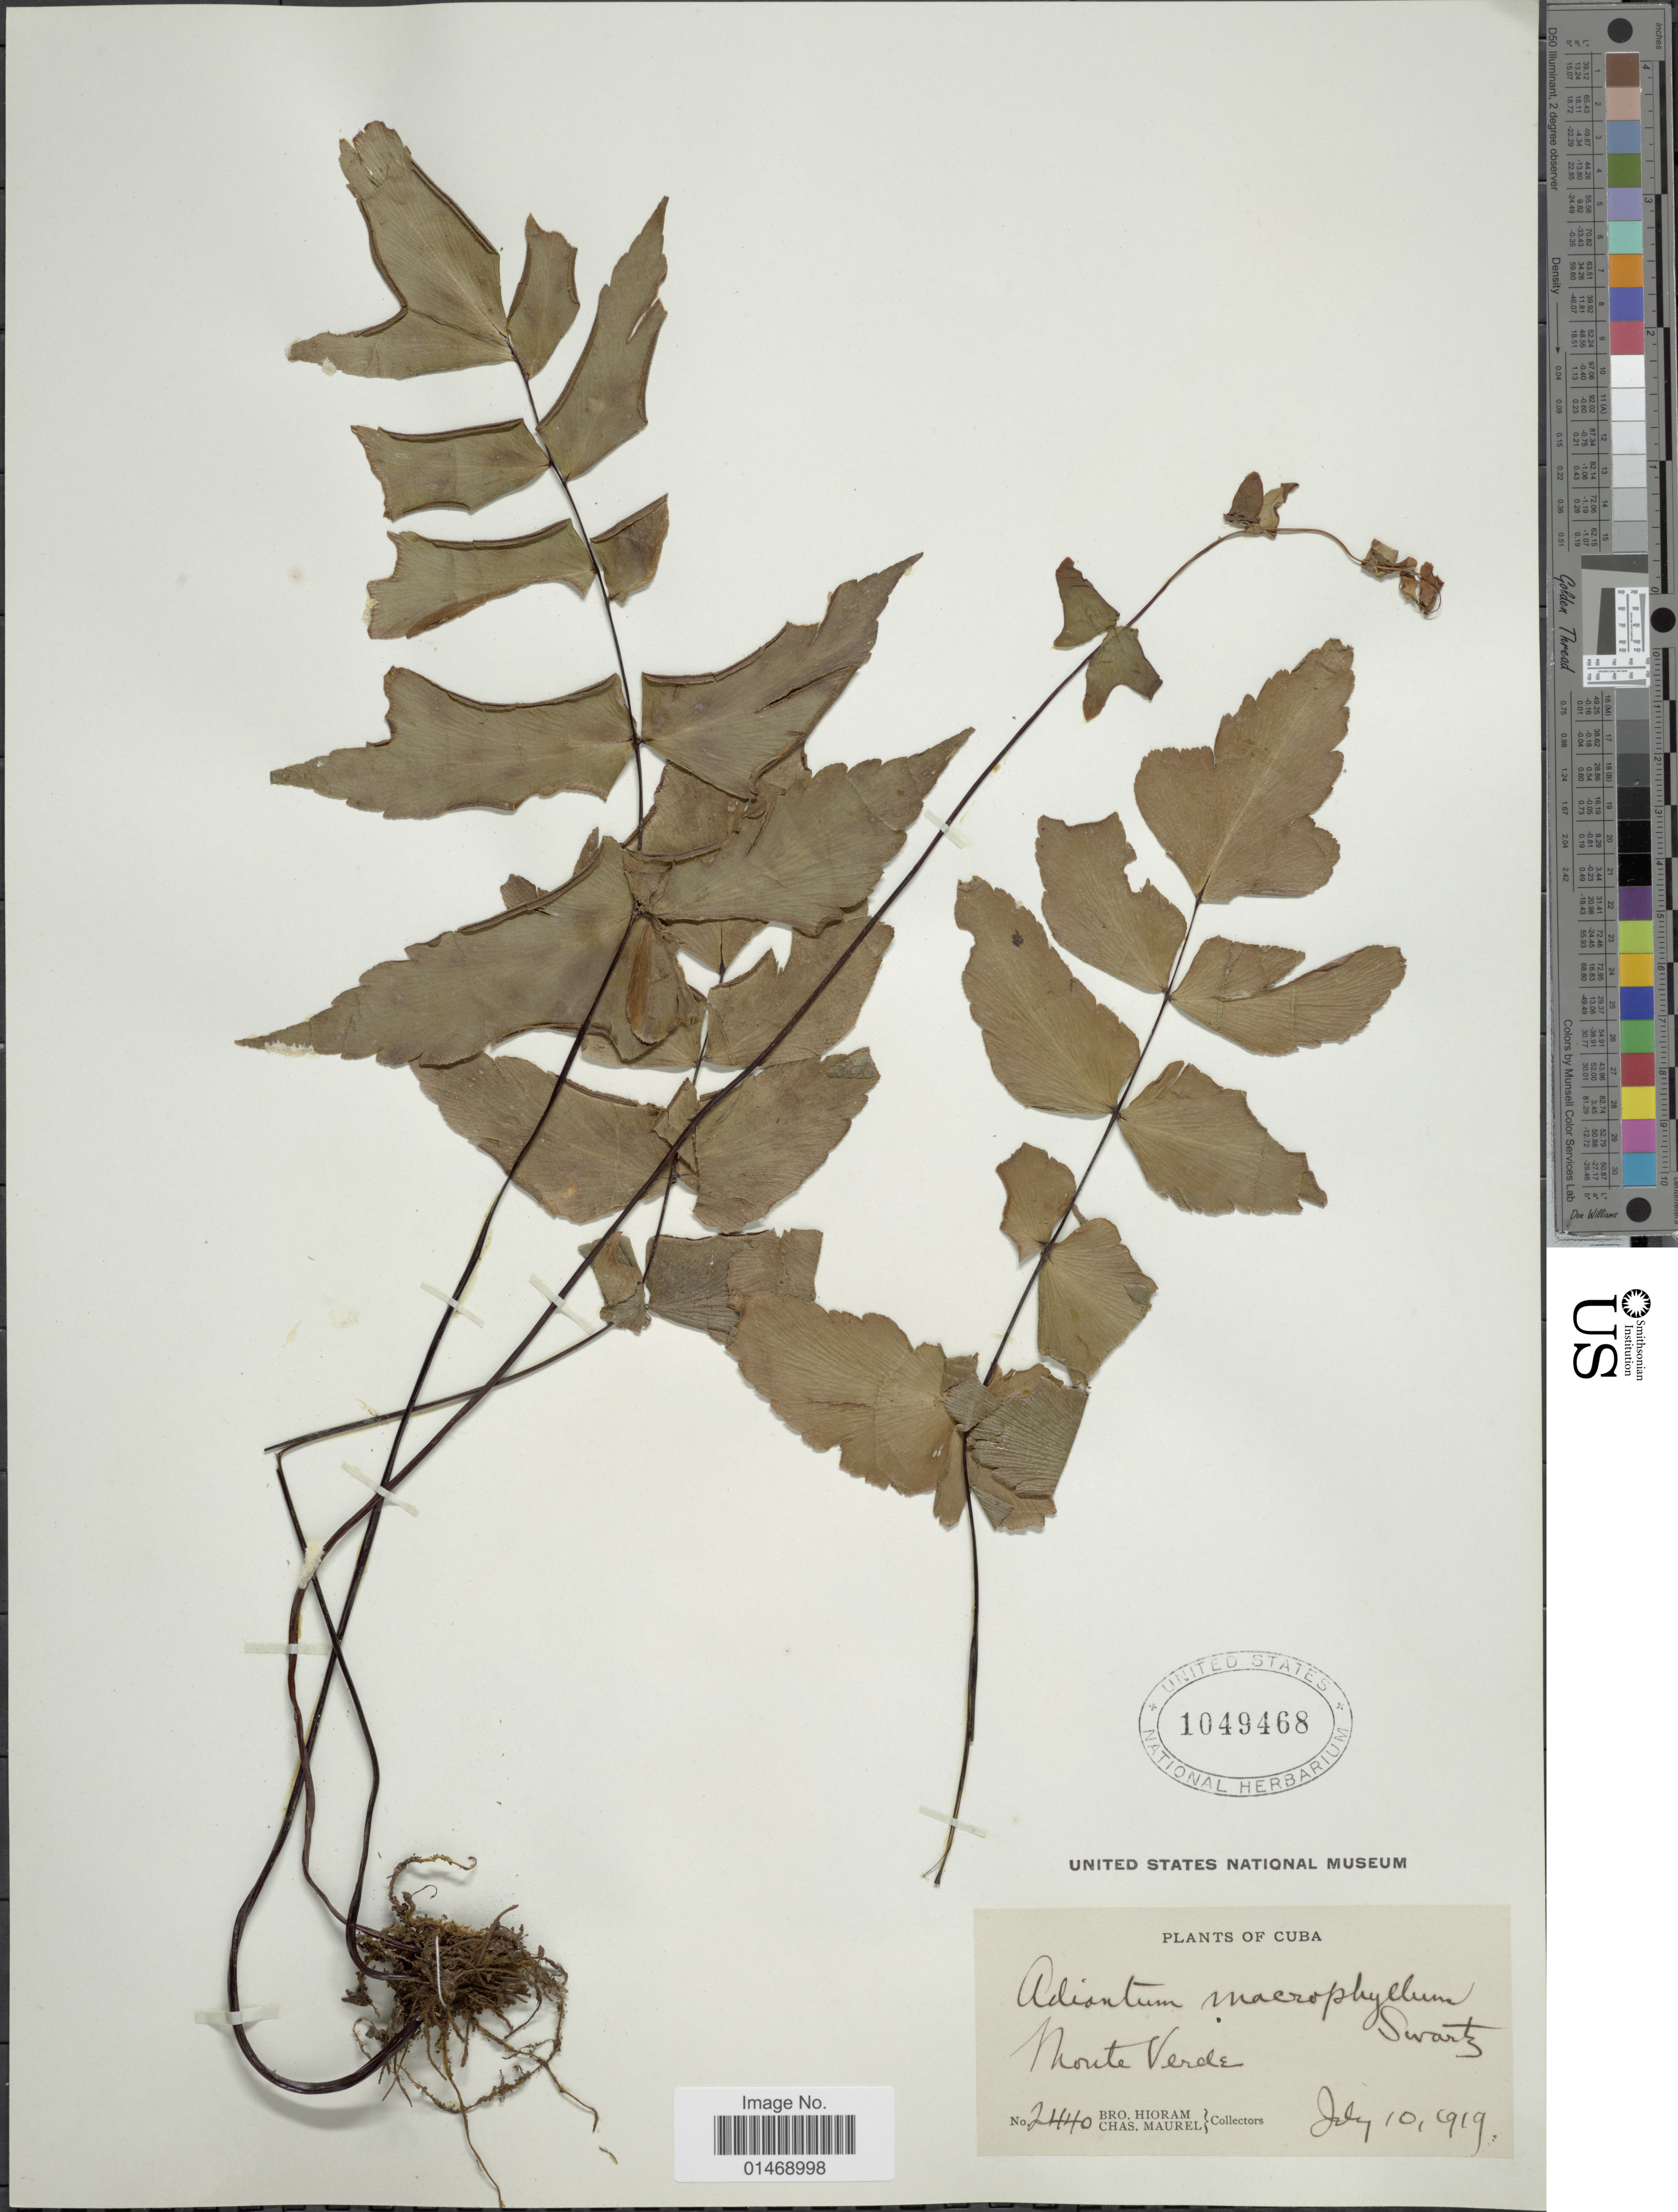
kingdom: Plantae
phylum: Tracheophyta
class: Polypodiopsida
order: Polypodiales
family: Pteridaceae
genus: Adiantum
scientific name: Adiantum macrophyllum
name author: Sw.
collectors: Bro. Hioram & C. Maurel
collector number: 2440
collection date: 1919-07-10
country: Cuba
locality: Monte Verde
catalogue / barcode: US 1049468